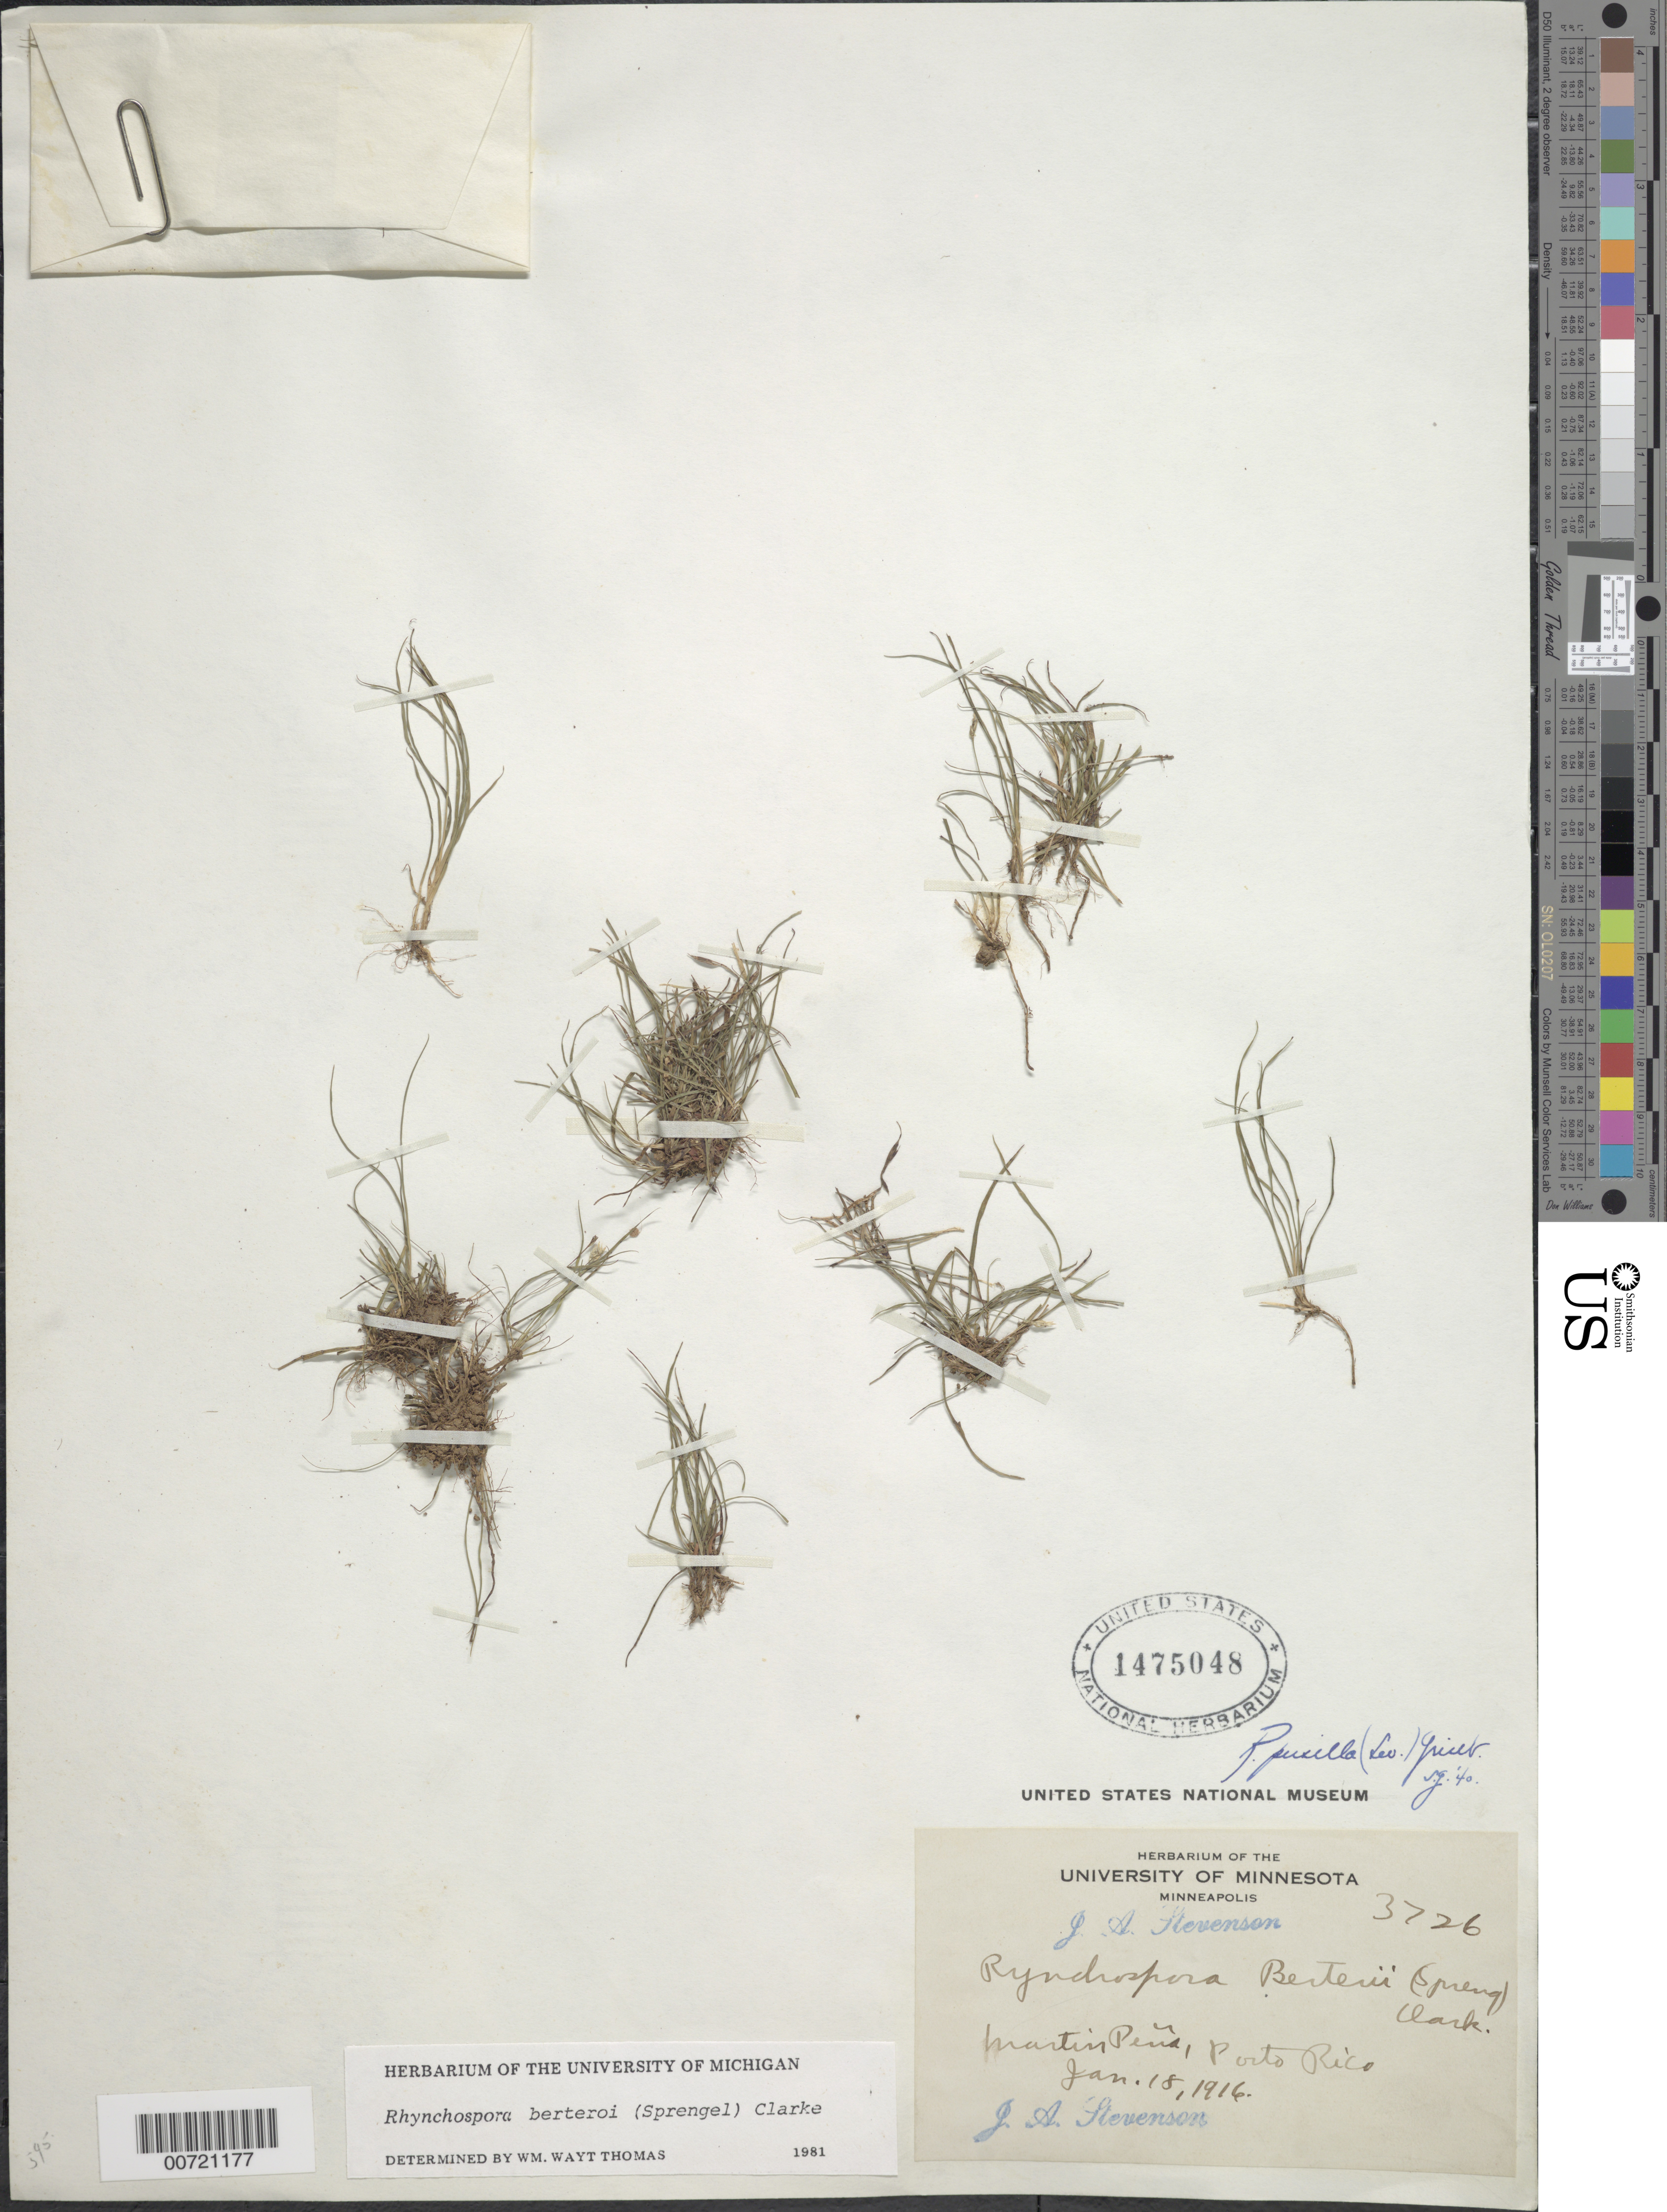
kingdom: Plantae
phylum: Tracheophyta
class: Liliopsida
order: Poales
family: Cyperaceae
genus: Rhynchospora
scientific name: Rhynchospora berteroi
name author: (Spreng.) C.B. Clarke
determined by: Thomas, W. W.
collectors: J. Stevenson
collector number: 3726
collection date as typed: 18 Jan 1916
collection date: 1916-01-18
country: Puerto Rico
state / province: San Juan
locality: Martín Peña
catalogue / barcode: US 1475048